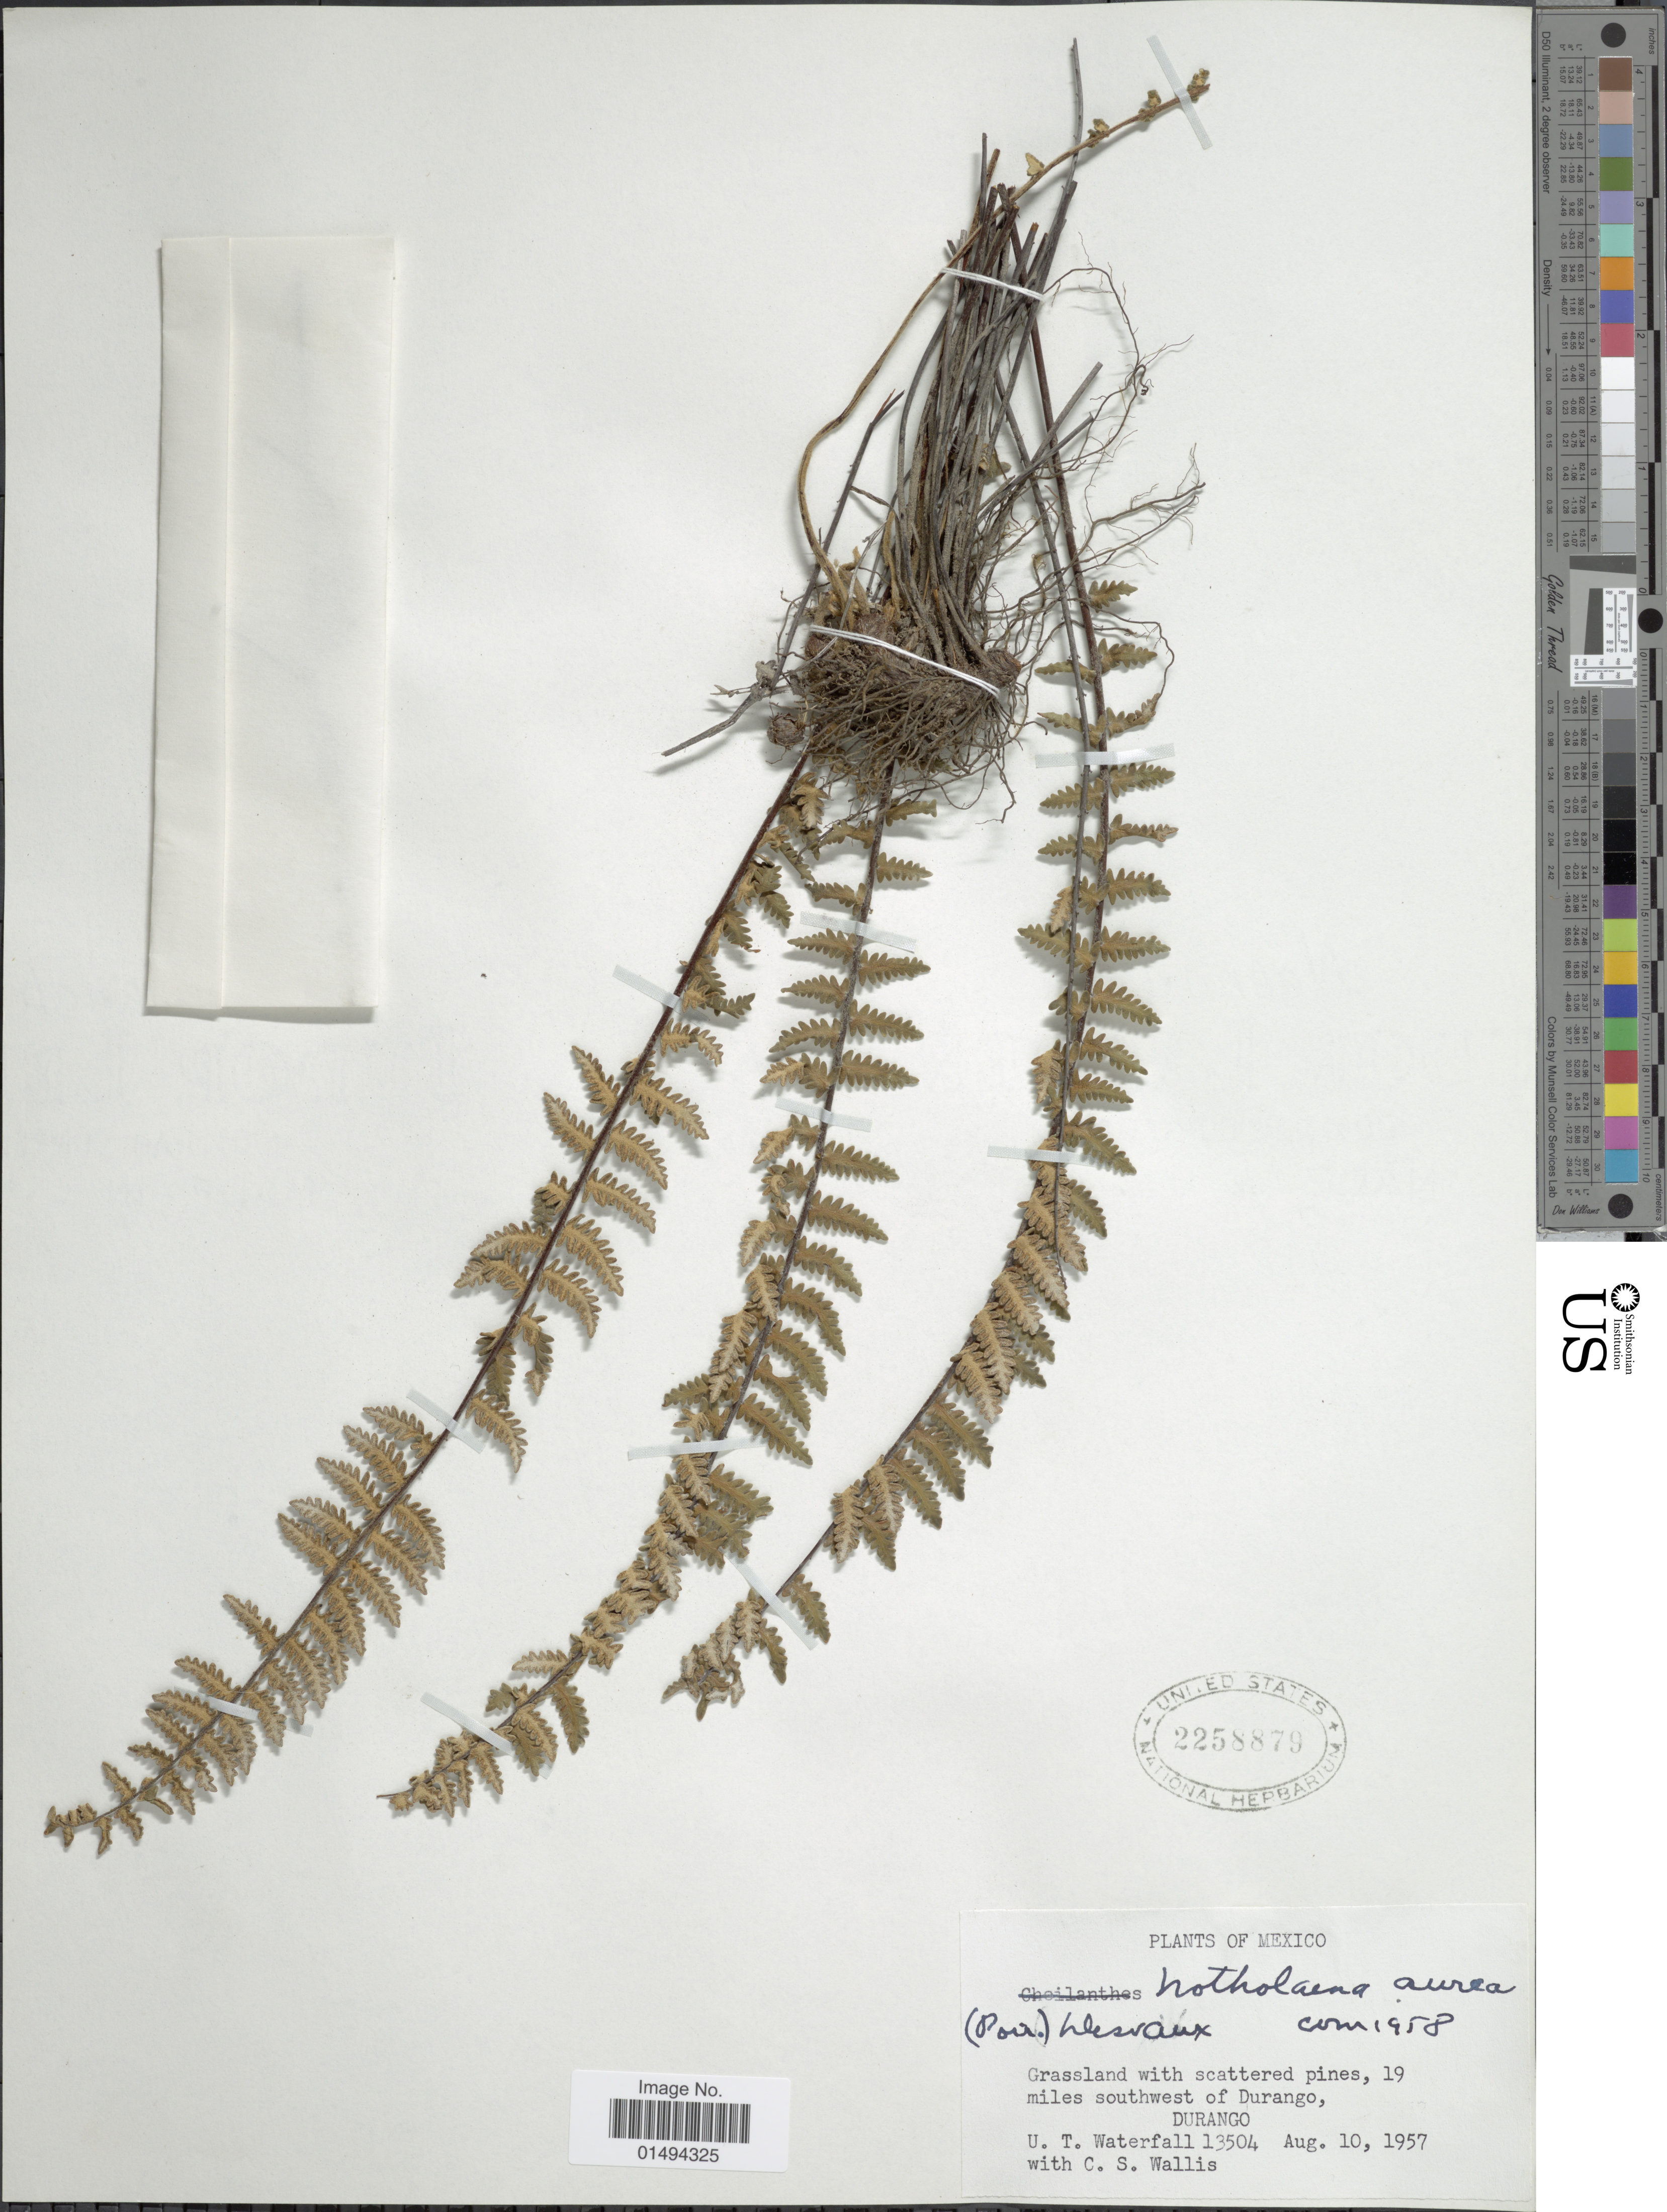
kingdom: Plantae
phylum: Tracheophyta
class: Polypodiopsida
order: Polypodiales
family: Pteridaceae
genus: Myriopteris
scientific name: Myriopteris aurea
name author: (Poir.) Grusz & Windham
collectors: C. S. Wallis & U. T. Waterfall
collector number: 13504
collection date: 1957-08-10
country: Mexico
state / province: Durango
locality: Grassland with scattered pines, 19 miles southwest of Durango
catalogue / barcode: US 2258879